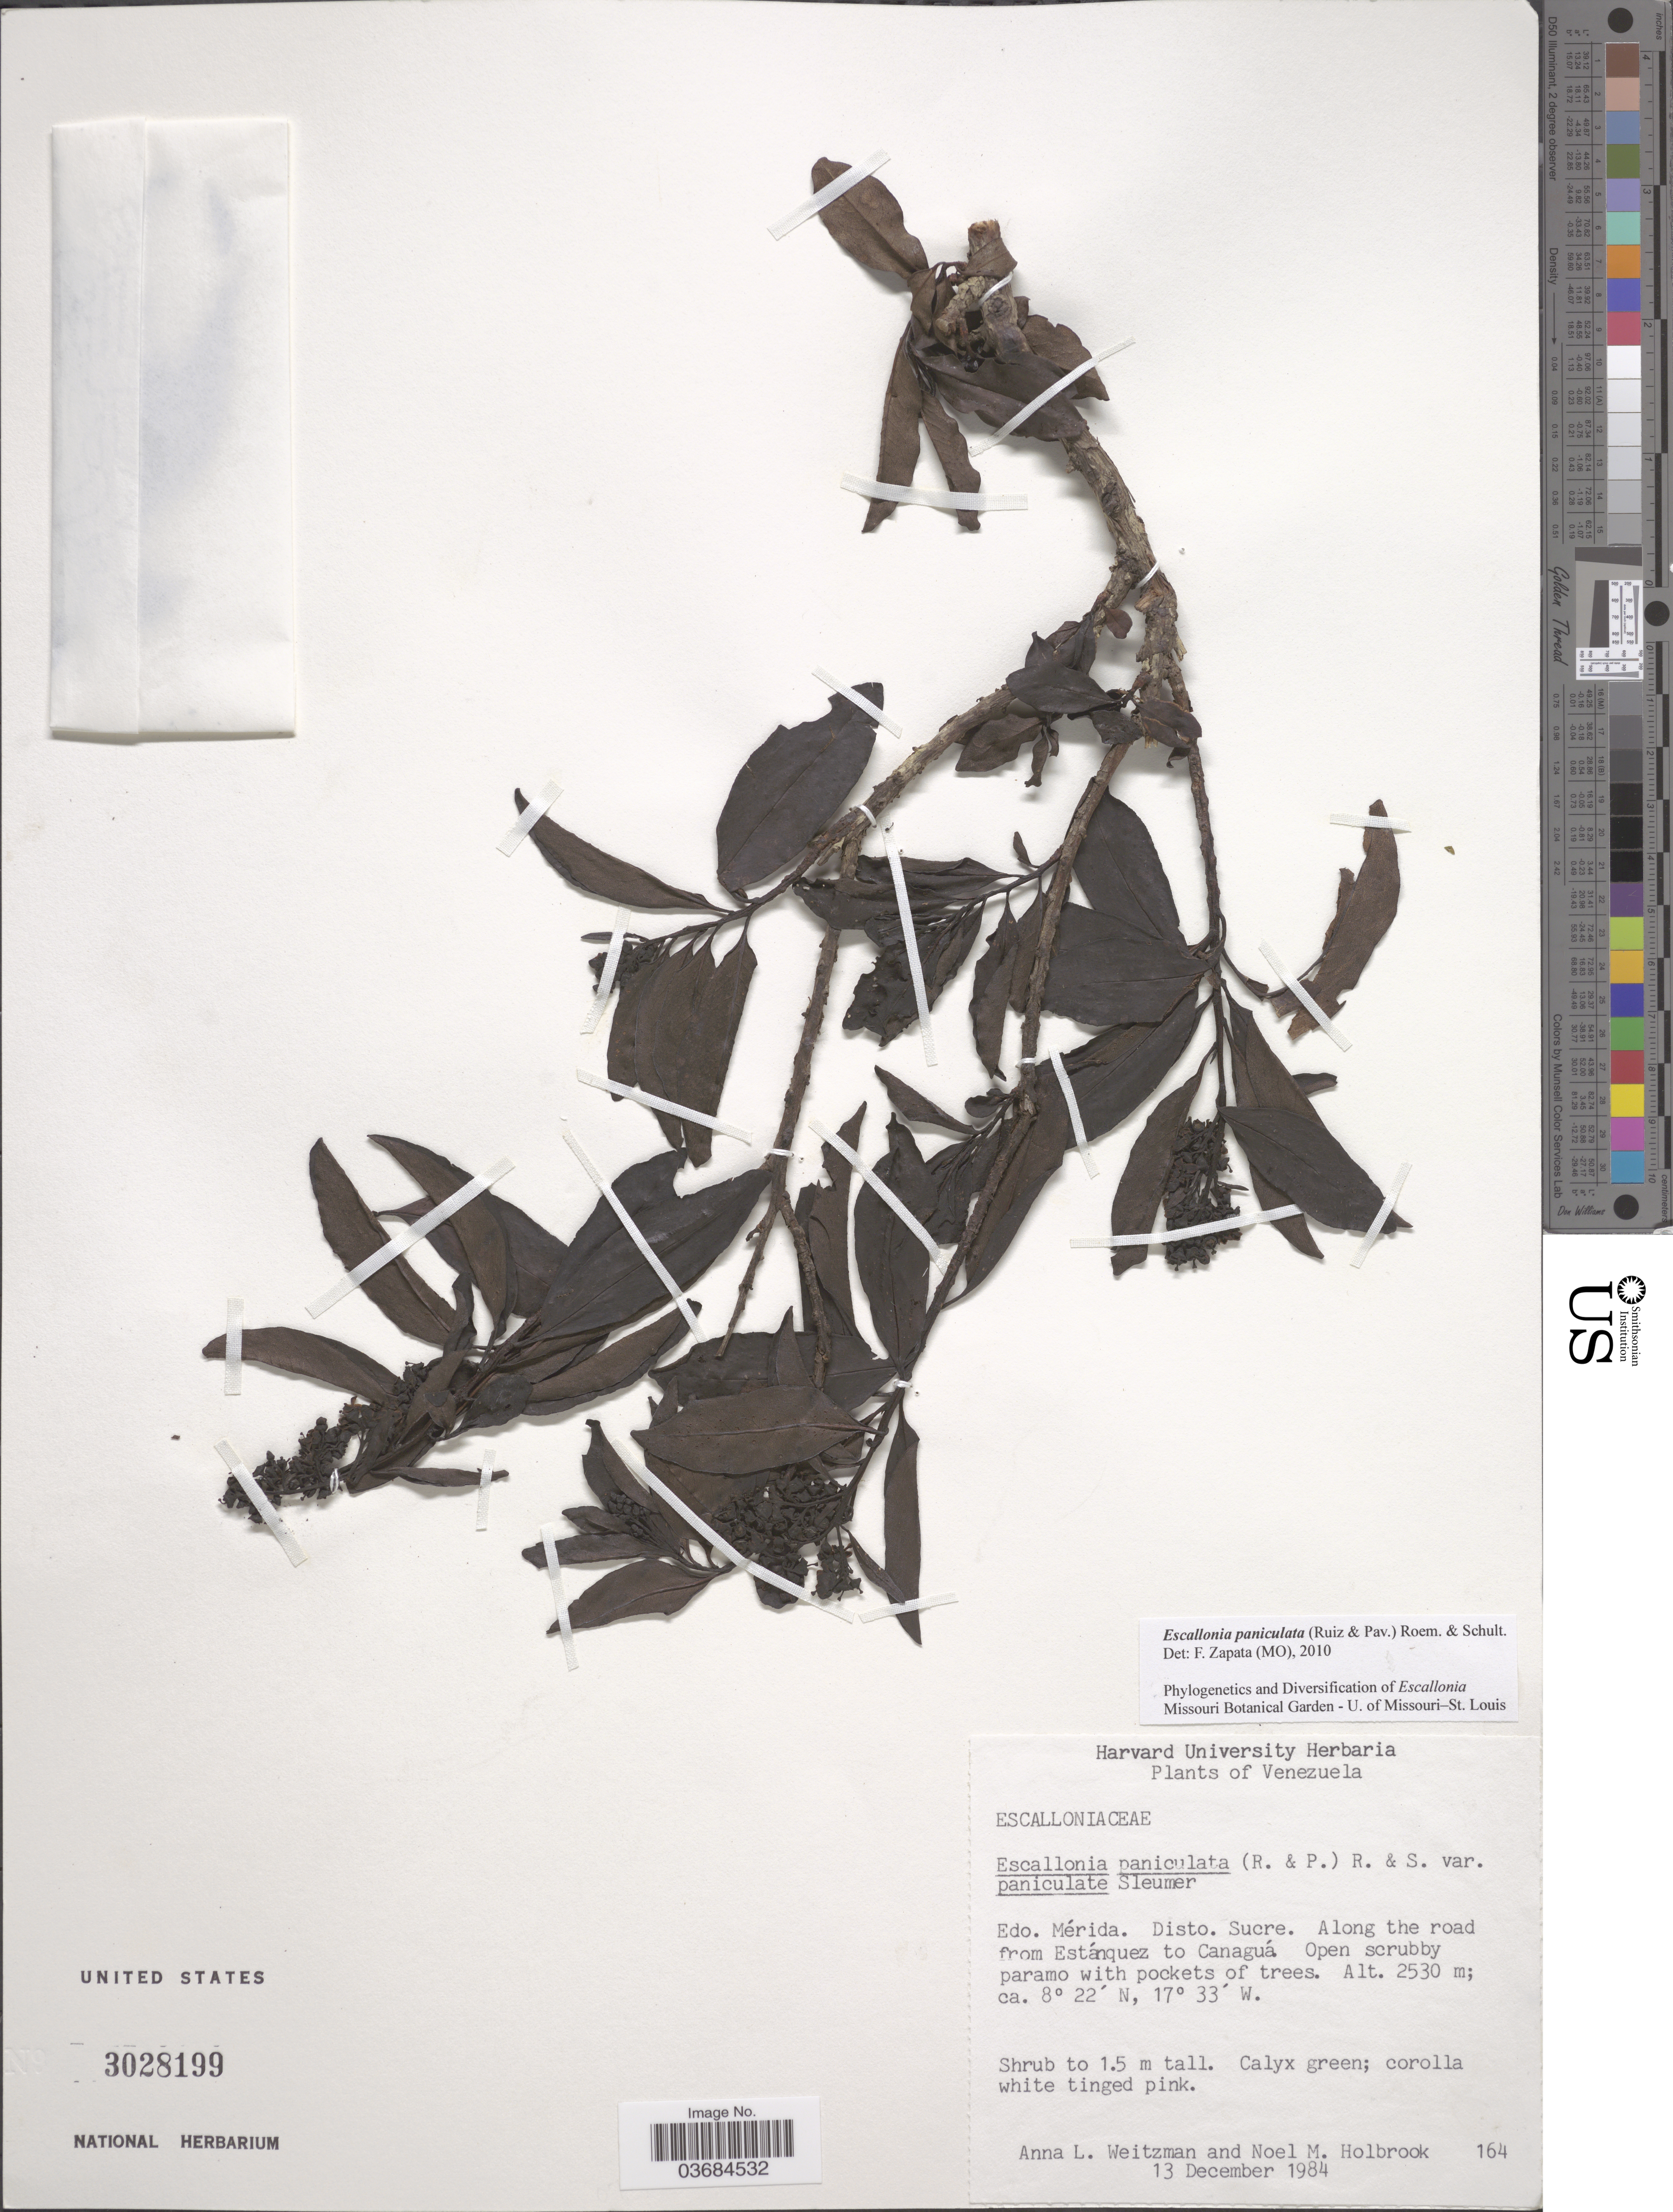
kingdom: Plantae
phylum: Tracheophyta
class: Magnoliopsida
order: Escalloniales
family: Escalloniaceae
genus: Escallonia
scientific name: Escallonia paniculata var. paniculata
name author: (Ruiz & Pav.) Roem. & Schult.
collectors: A. L. Weitzman & N. M. Holbrook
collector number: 164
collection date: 1984-12-13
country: Venezuela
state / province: Merida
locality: Disto. Sucre. Along the road from Estánquez to Canaguá.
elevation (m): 2530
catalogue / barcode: US 3028199